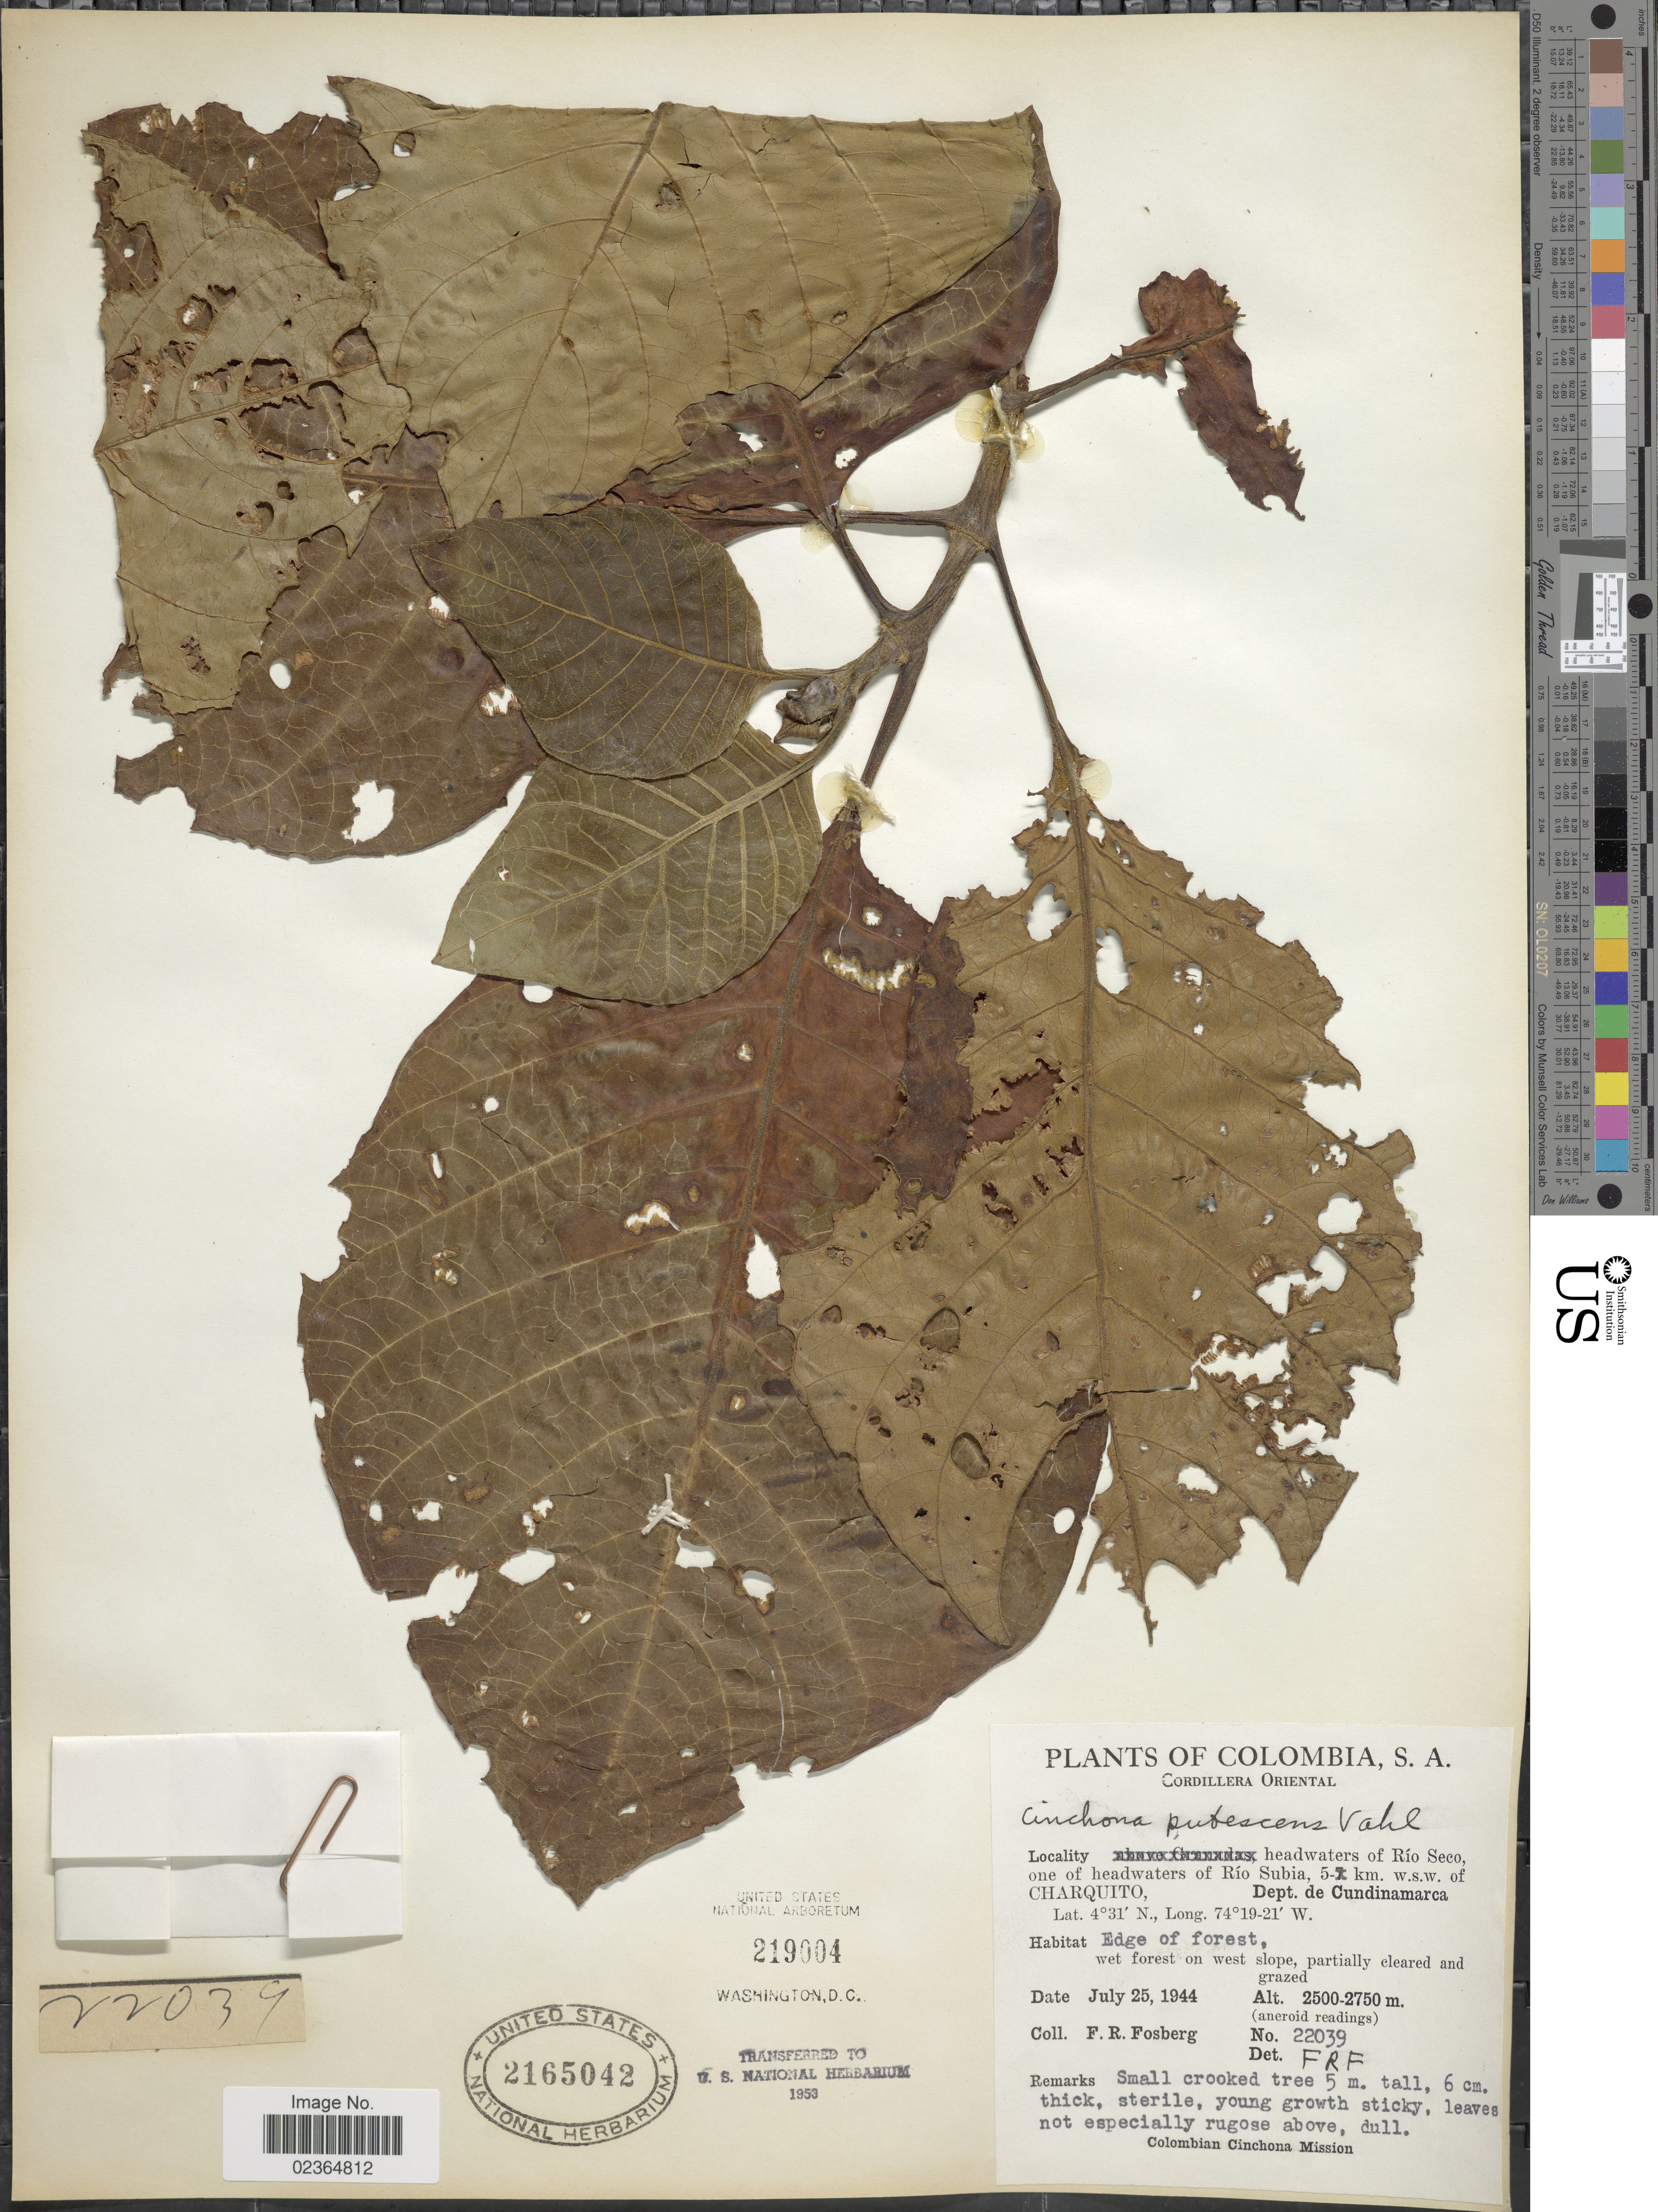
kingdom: Plantae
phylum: Tracheophyta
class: Magnoliopsida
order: Gentianales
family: Rubiaceae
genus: Cinchona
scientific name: Cinchona pubescens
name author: Vahl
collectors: F. R. Fosberg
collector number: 22039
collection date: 1944-07-25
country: Colombia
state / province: Cundinamarca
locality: Cordillera Oriental. headwaters of Río Seco, one of headwaters of Río Subia, 5 km. w.s.w. of Charquito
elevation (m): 2500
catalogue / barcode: US 2165042